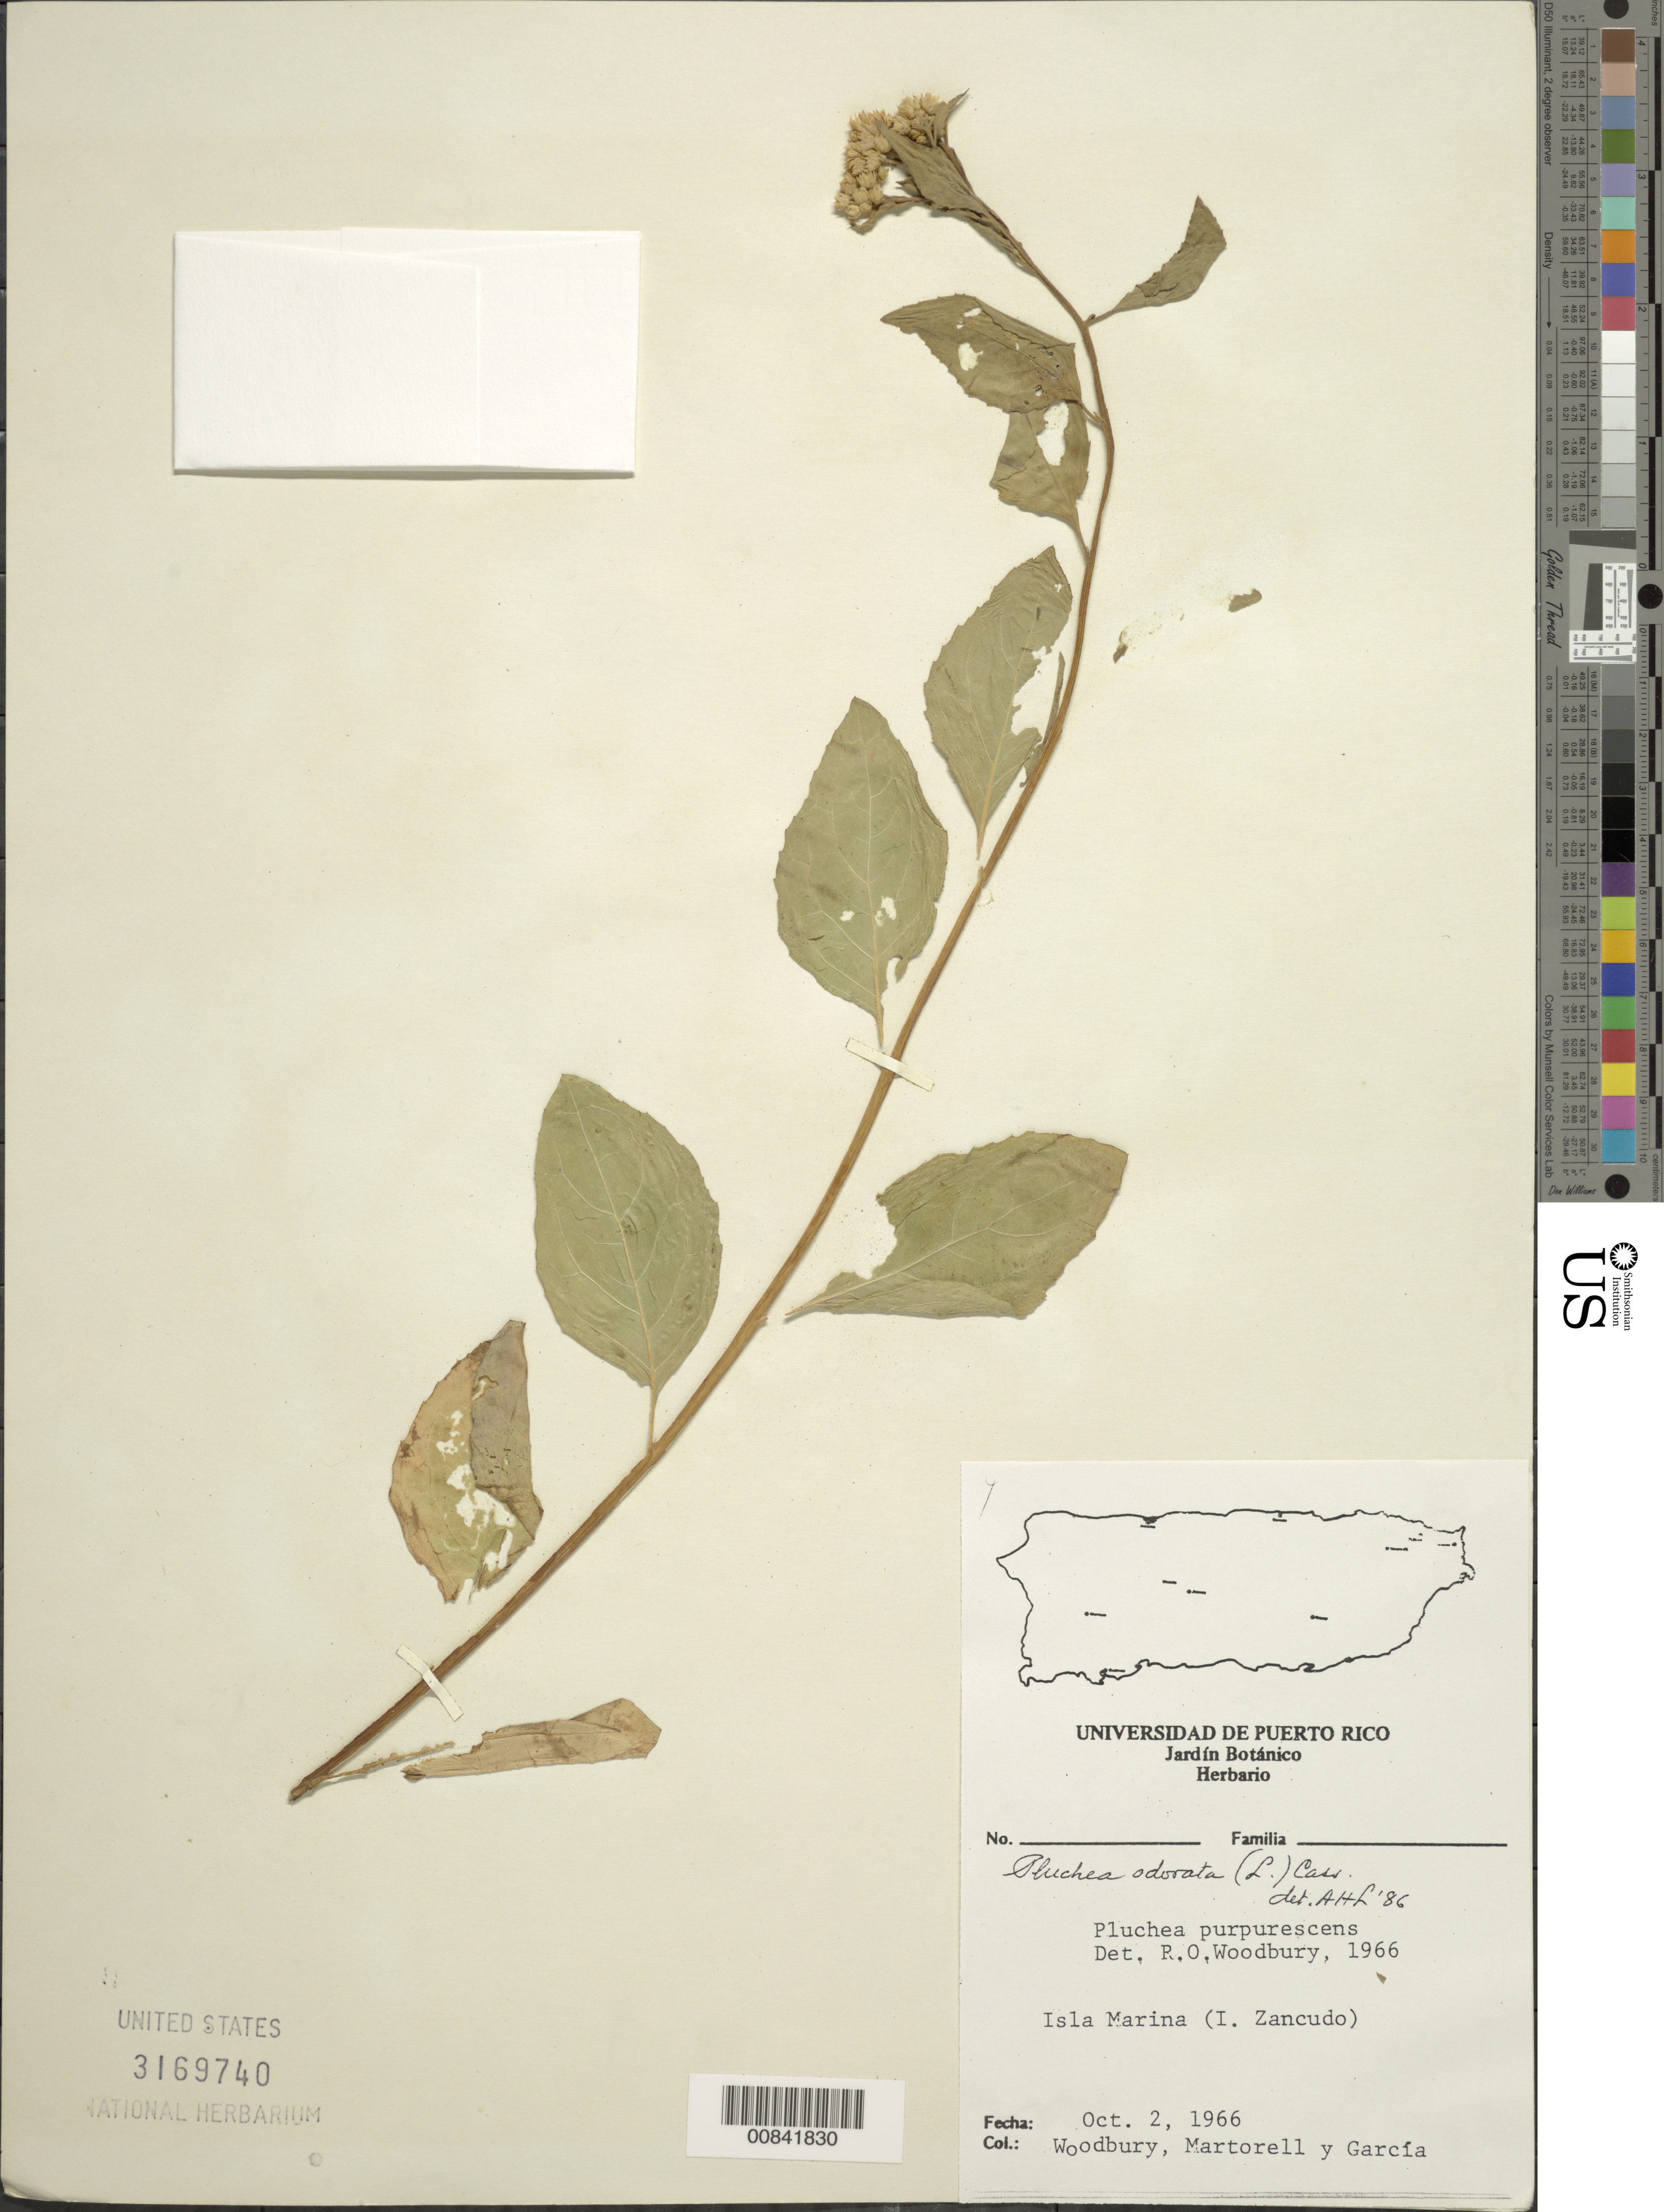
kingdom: Plantae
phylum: Tracheophyta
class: Magnoliopsida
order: Asterales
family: Asteraceae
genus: Pluchea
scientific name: Pluchea odorata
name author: (L.) Cass.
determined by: Liogier, Alain H.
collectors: R. O. Woodbury, -. Martorell & H. Garcia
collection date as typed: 02 Oct 1966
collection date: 1966-10-02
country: Puerto Rico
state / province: Fajardo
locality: Isla Marina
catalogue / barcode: US 3169740